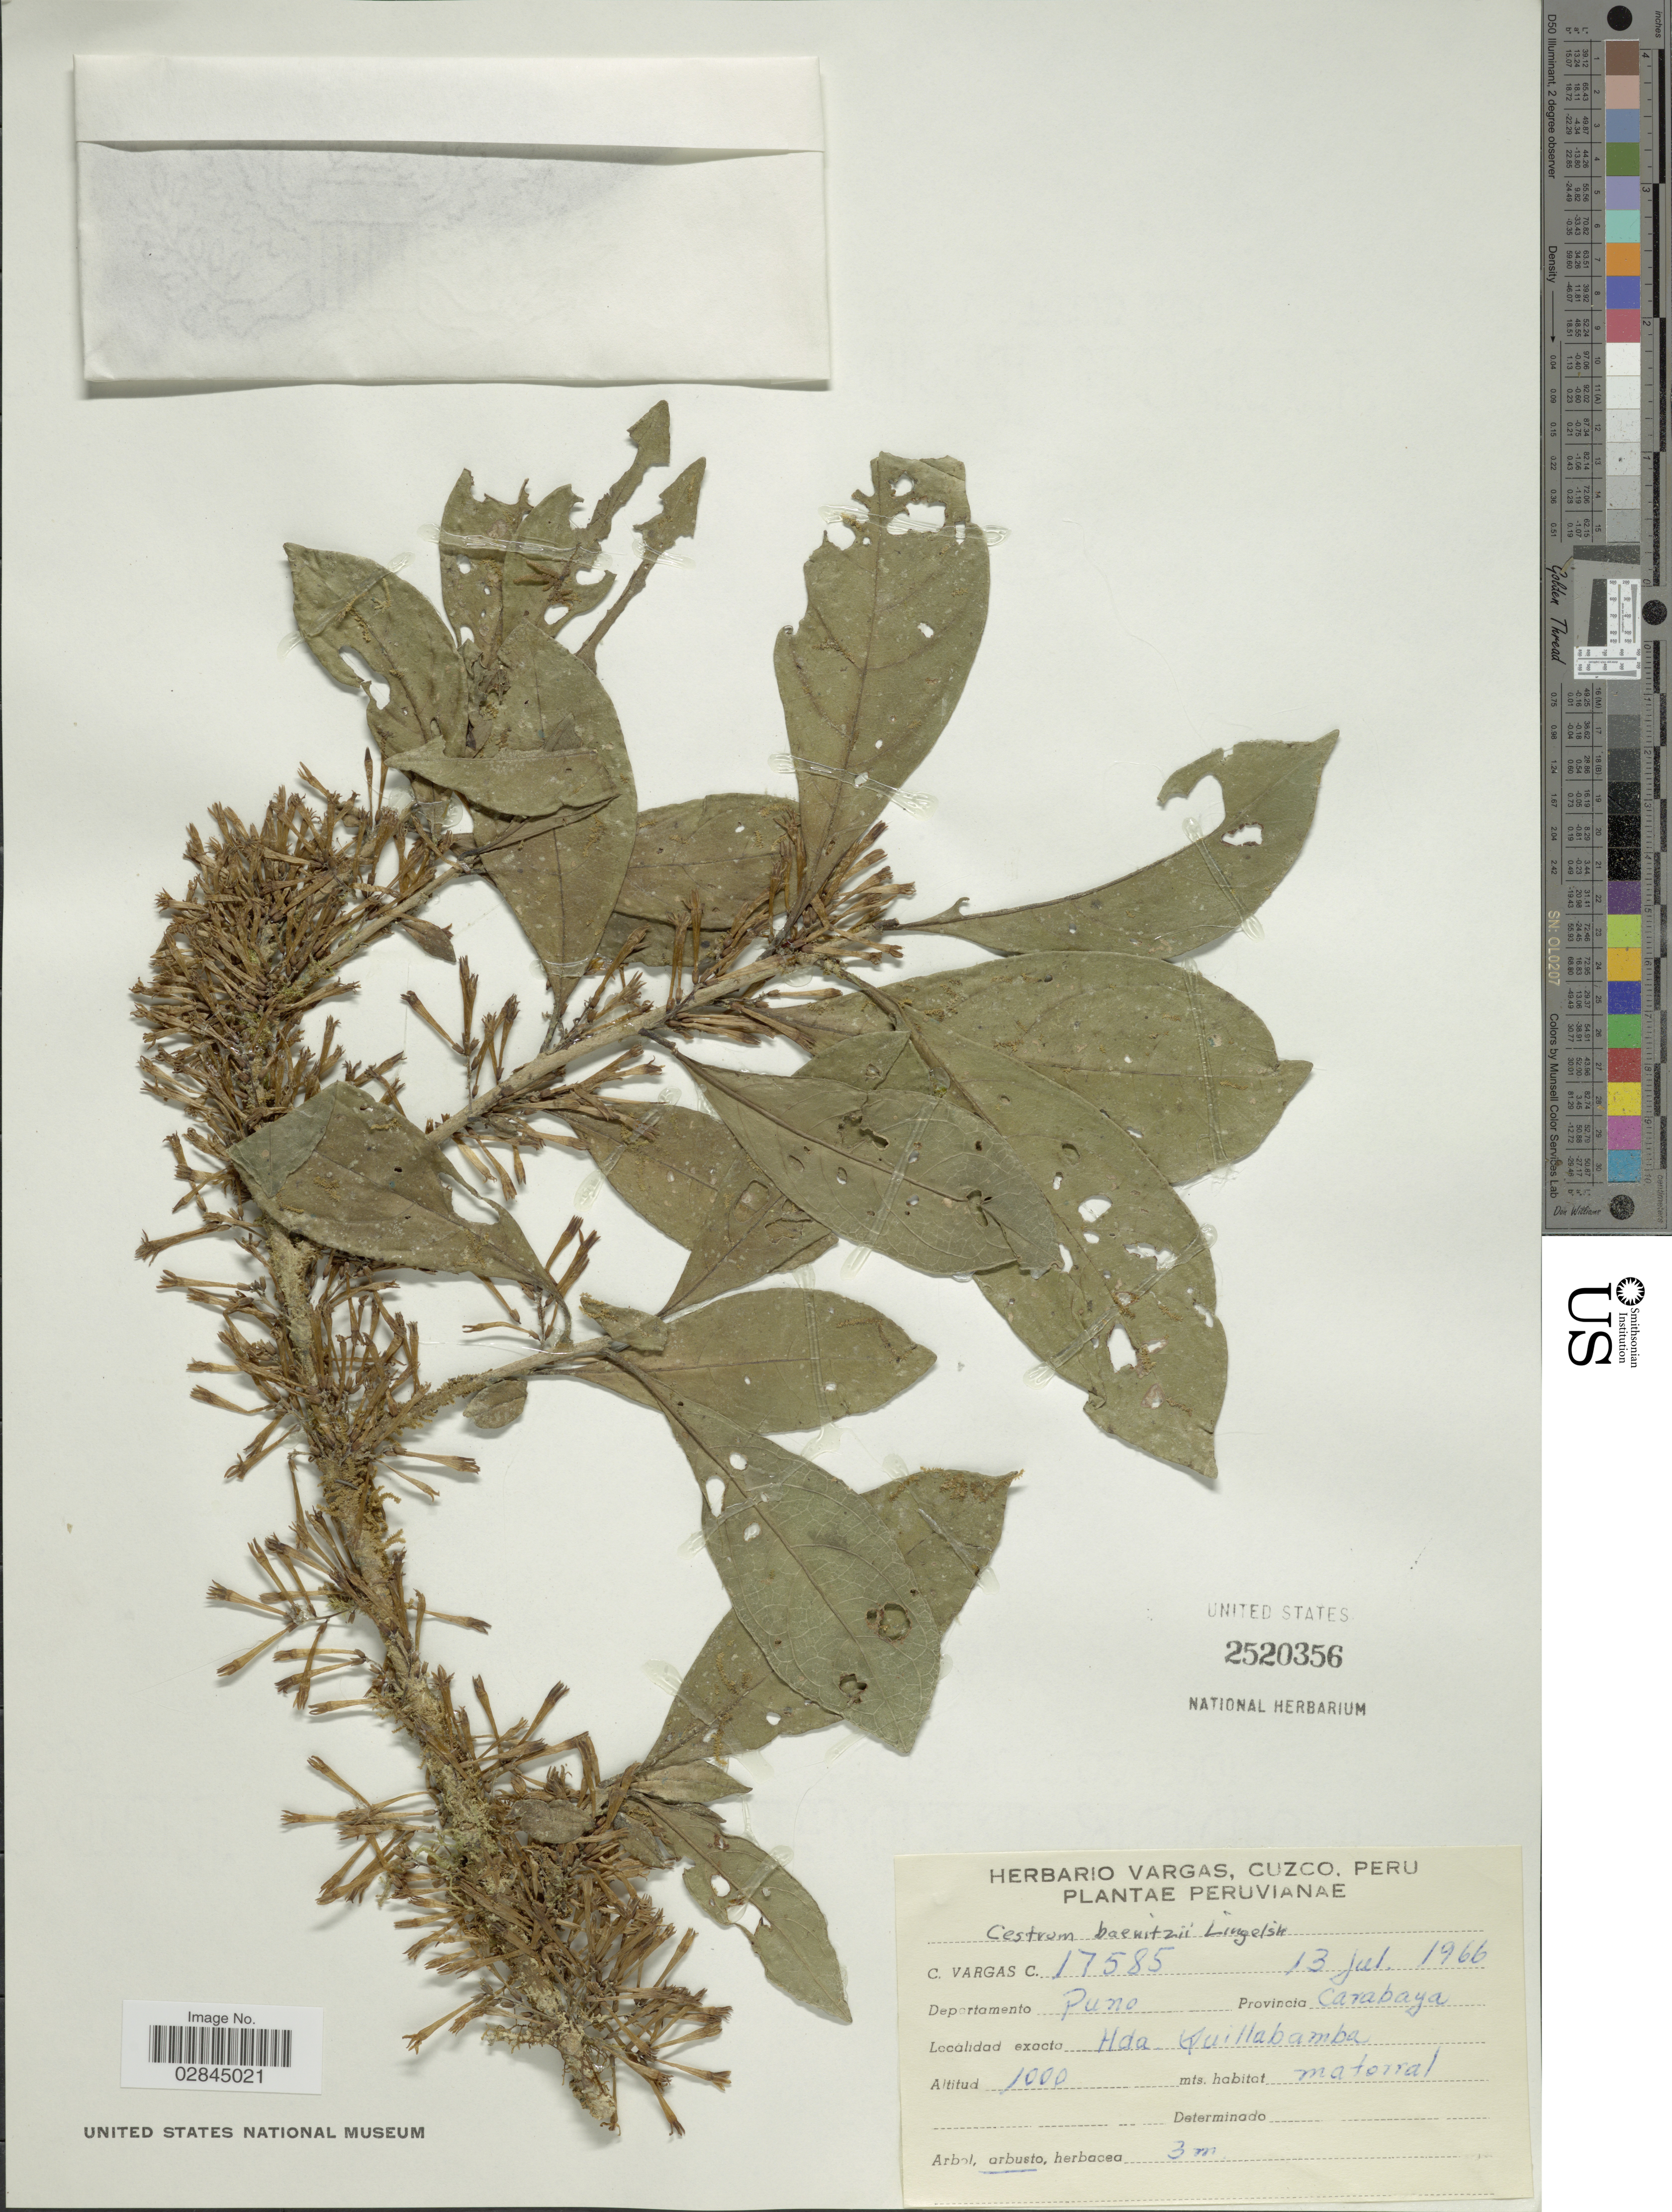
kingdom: Plantae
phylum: Tracheophyta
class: Magnoliopsida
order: Solanales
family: Solanaceae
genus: Cestrum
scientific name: Cestrum schlechtendahlii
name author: G. Don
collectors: C. Vargas Calderón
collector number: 17585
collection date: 1966-07-13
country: Peru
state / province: Puno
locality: Departamento Puno. Provincia Carabaya. Hda Quillabamba.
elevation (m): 1000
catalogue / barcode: US 2520356